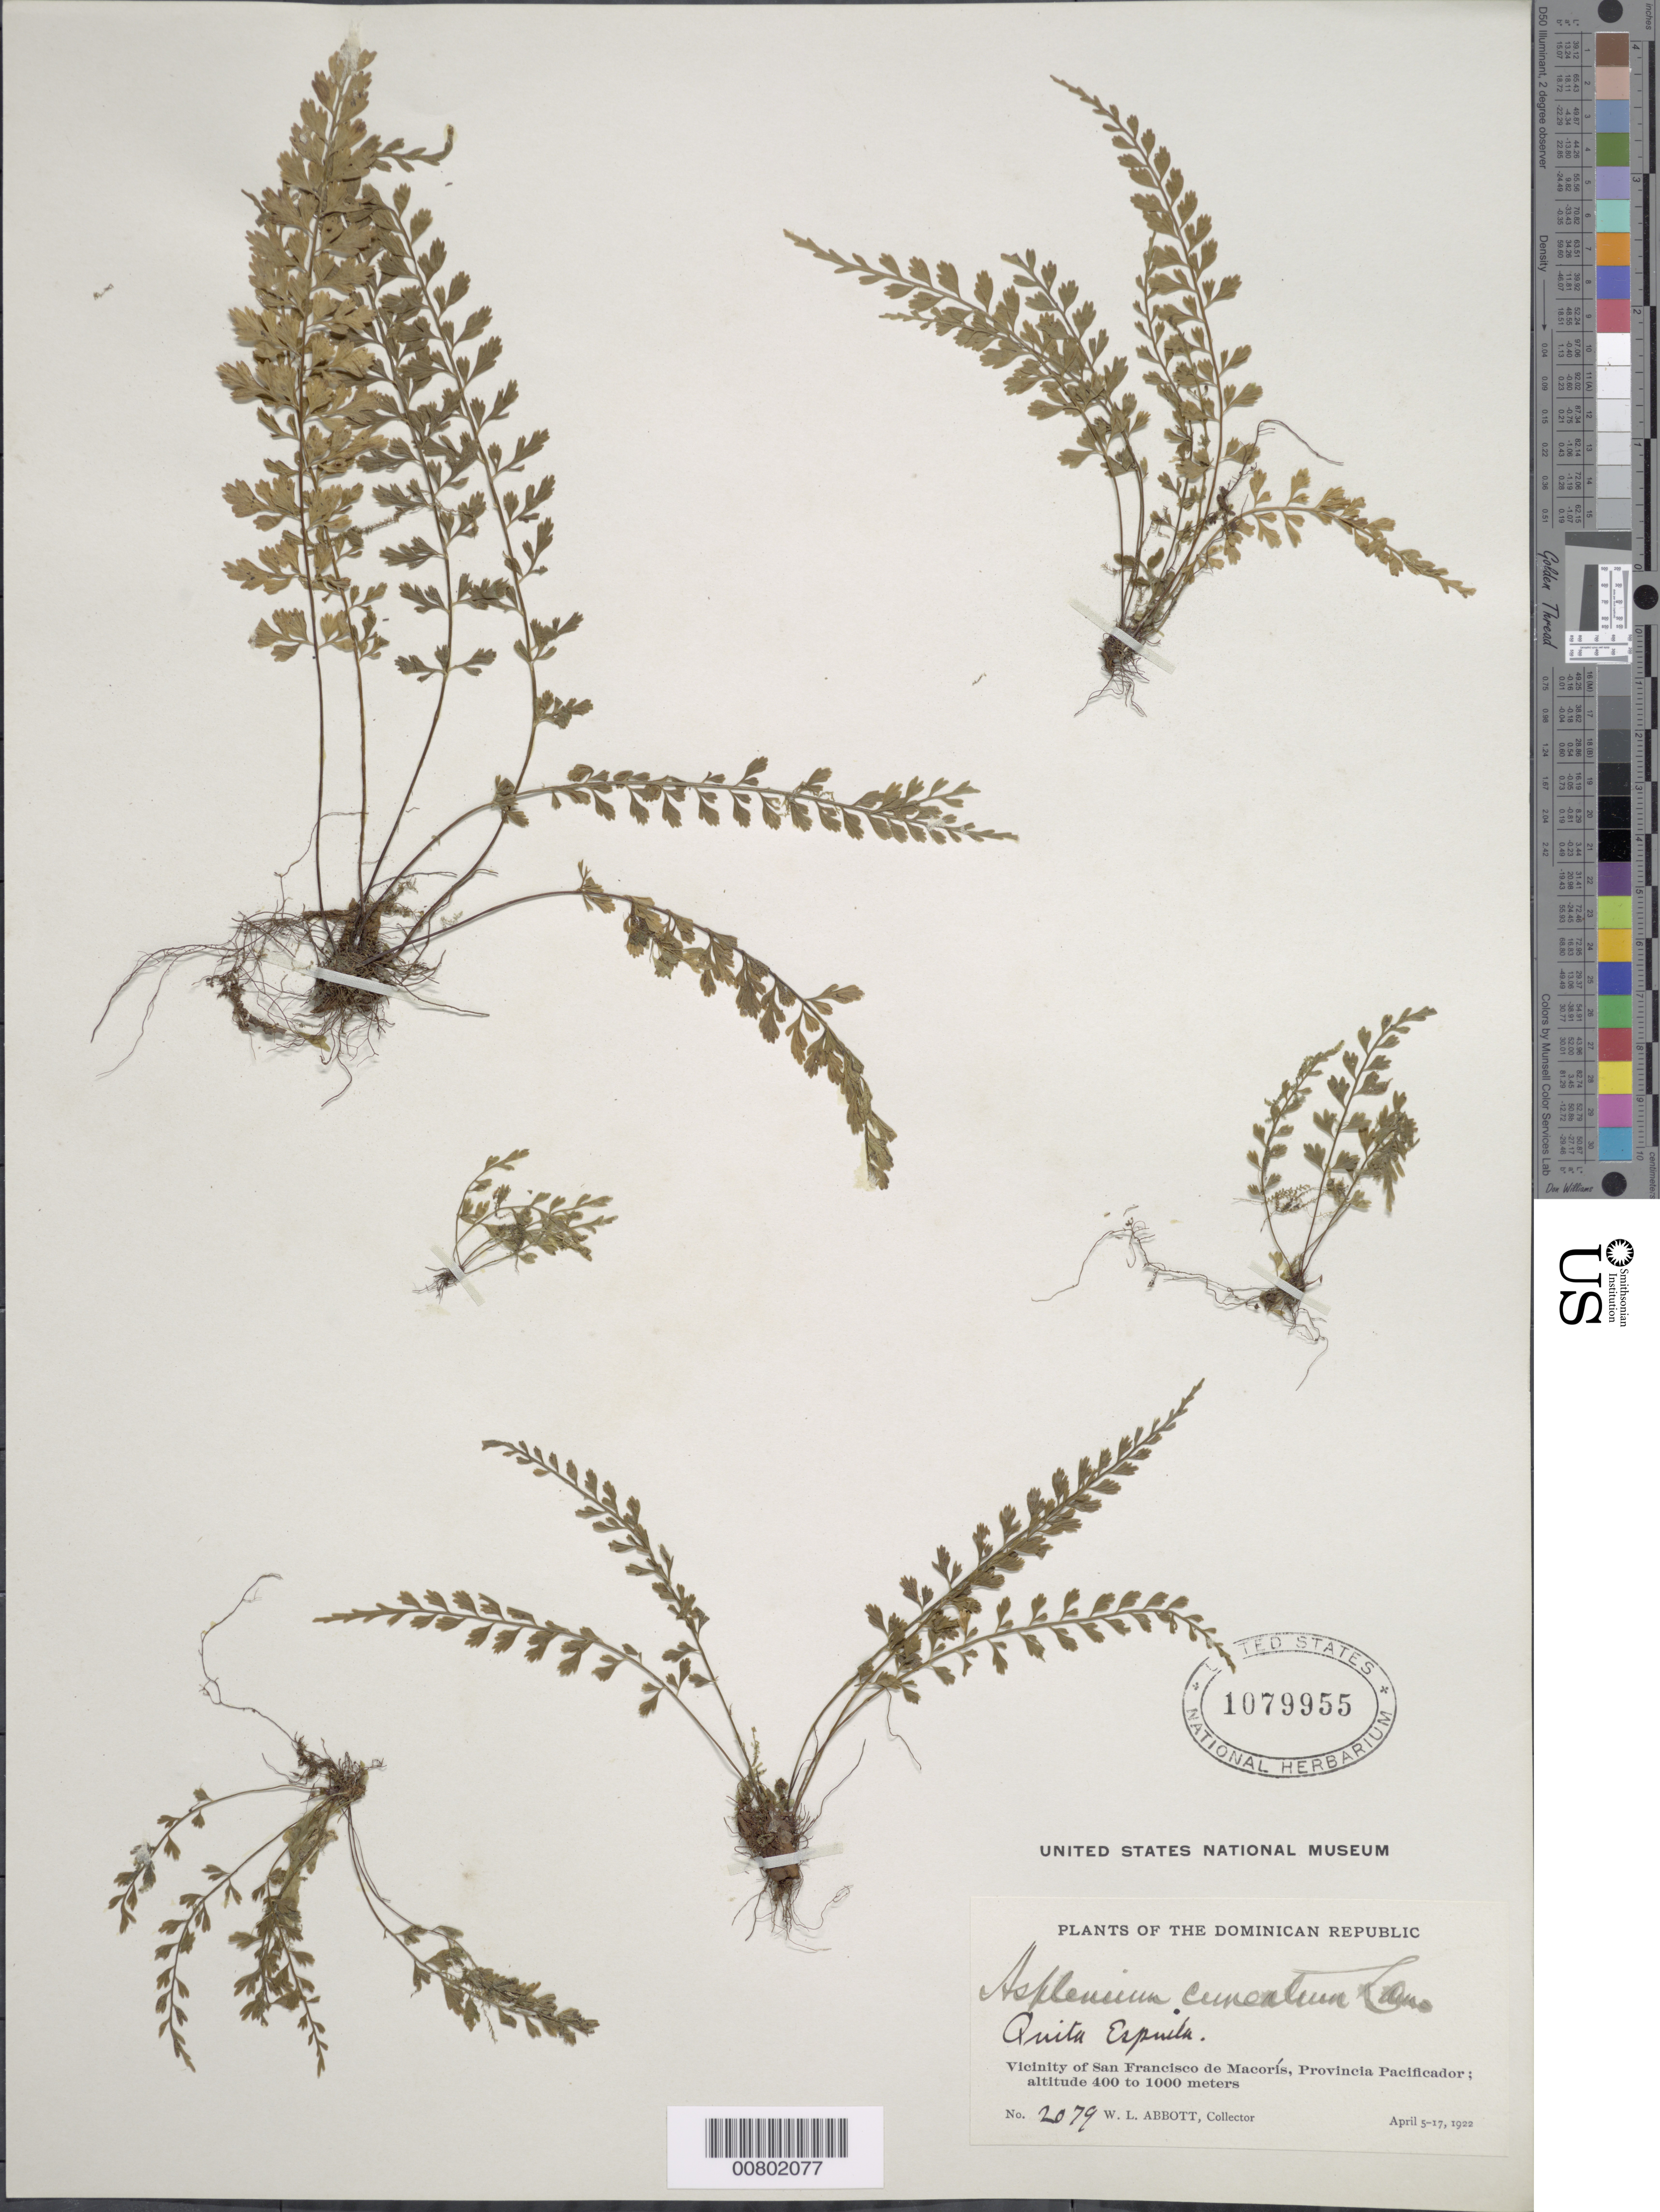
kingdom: Plantae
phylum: Tracheophyta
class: Polypodiopsida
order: Polypodiales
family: Aspleniaceae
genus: Asplenium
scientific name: Asplenium cuneatum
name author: Lam.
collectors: W. L. Abbott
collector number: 2079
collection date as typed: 05 Apr 1922 to 17 Apr 1922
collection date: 1922-04-05/1922-04-17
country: Dominican Republic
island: Hispaniola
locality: Prov. Pacificador, vicinity San Francisco de Macorís, Quita Espuela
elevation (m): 400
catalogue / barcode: US 1079955